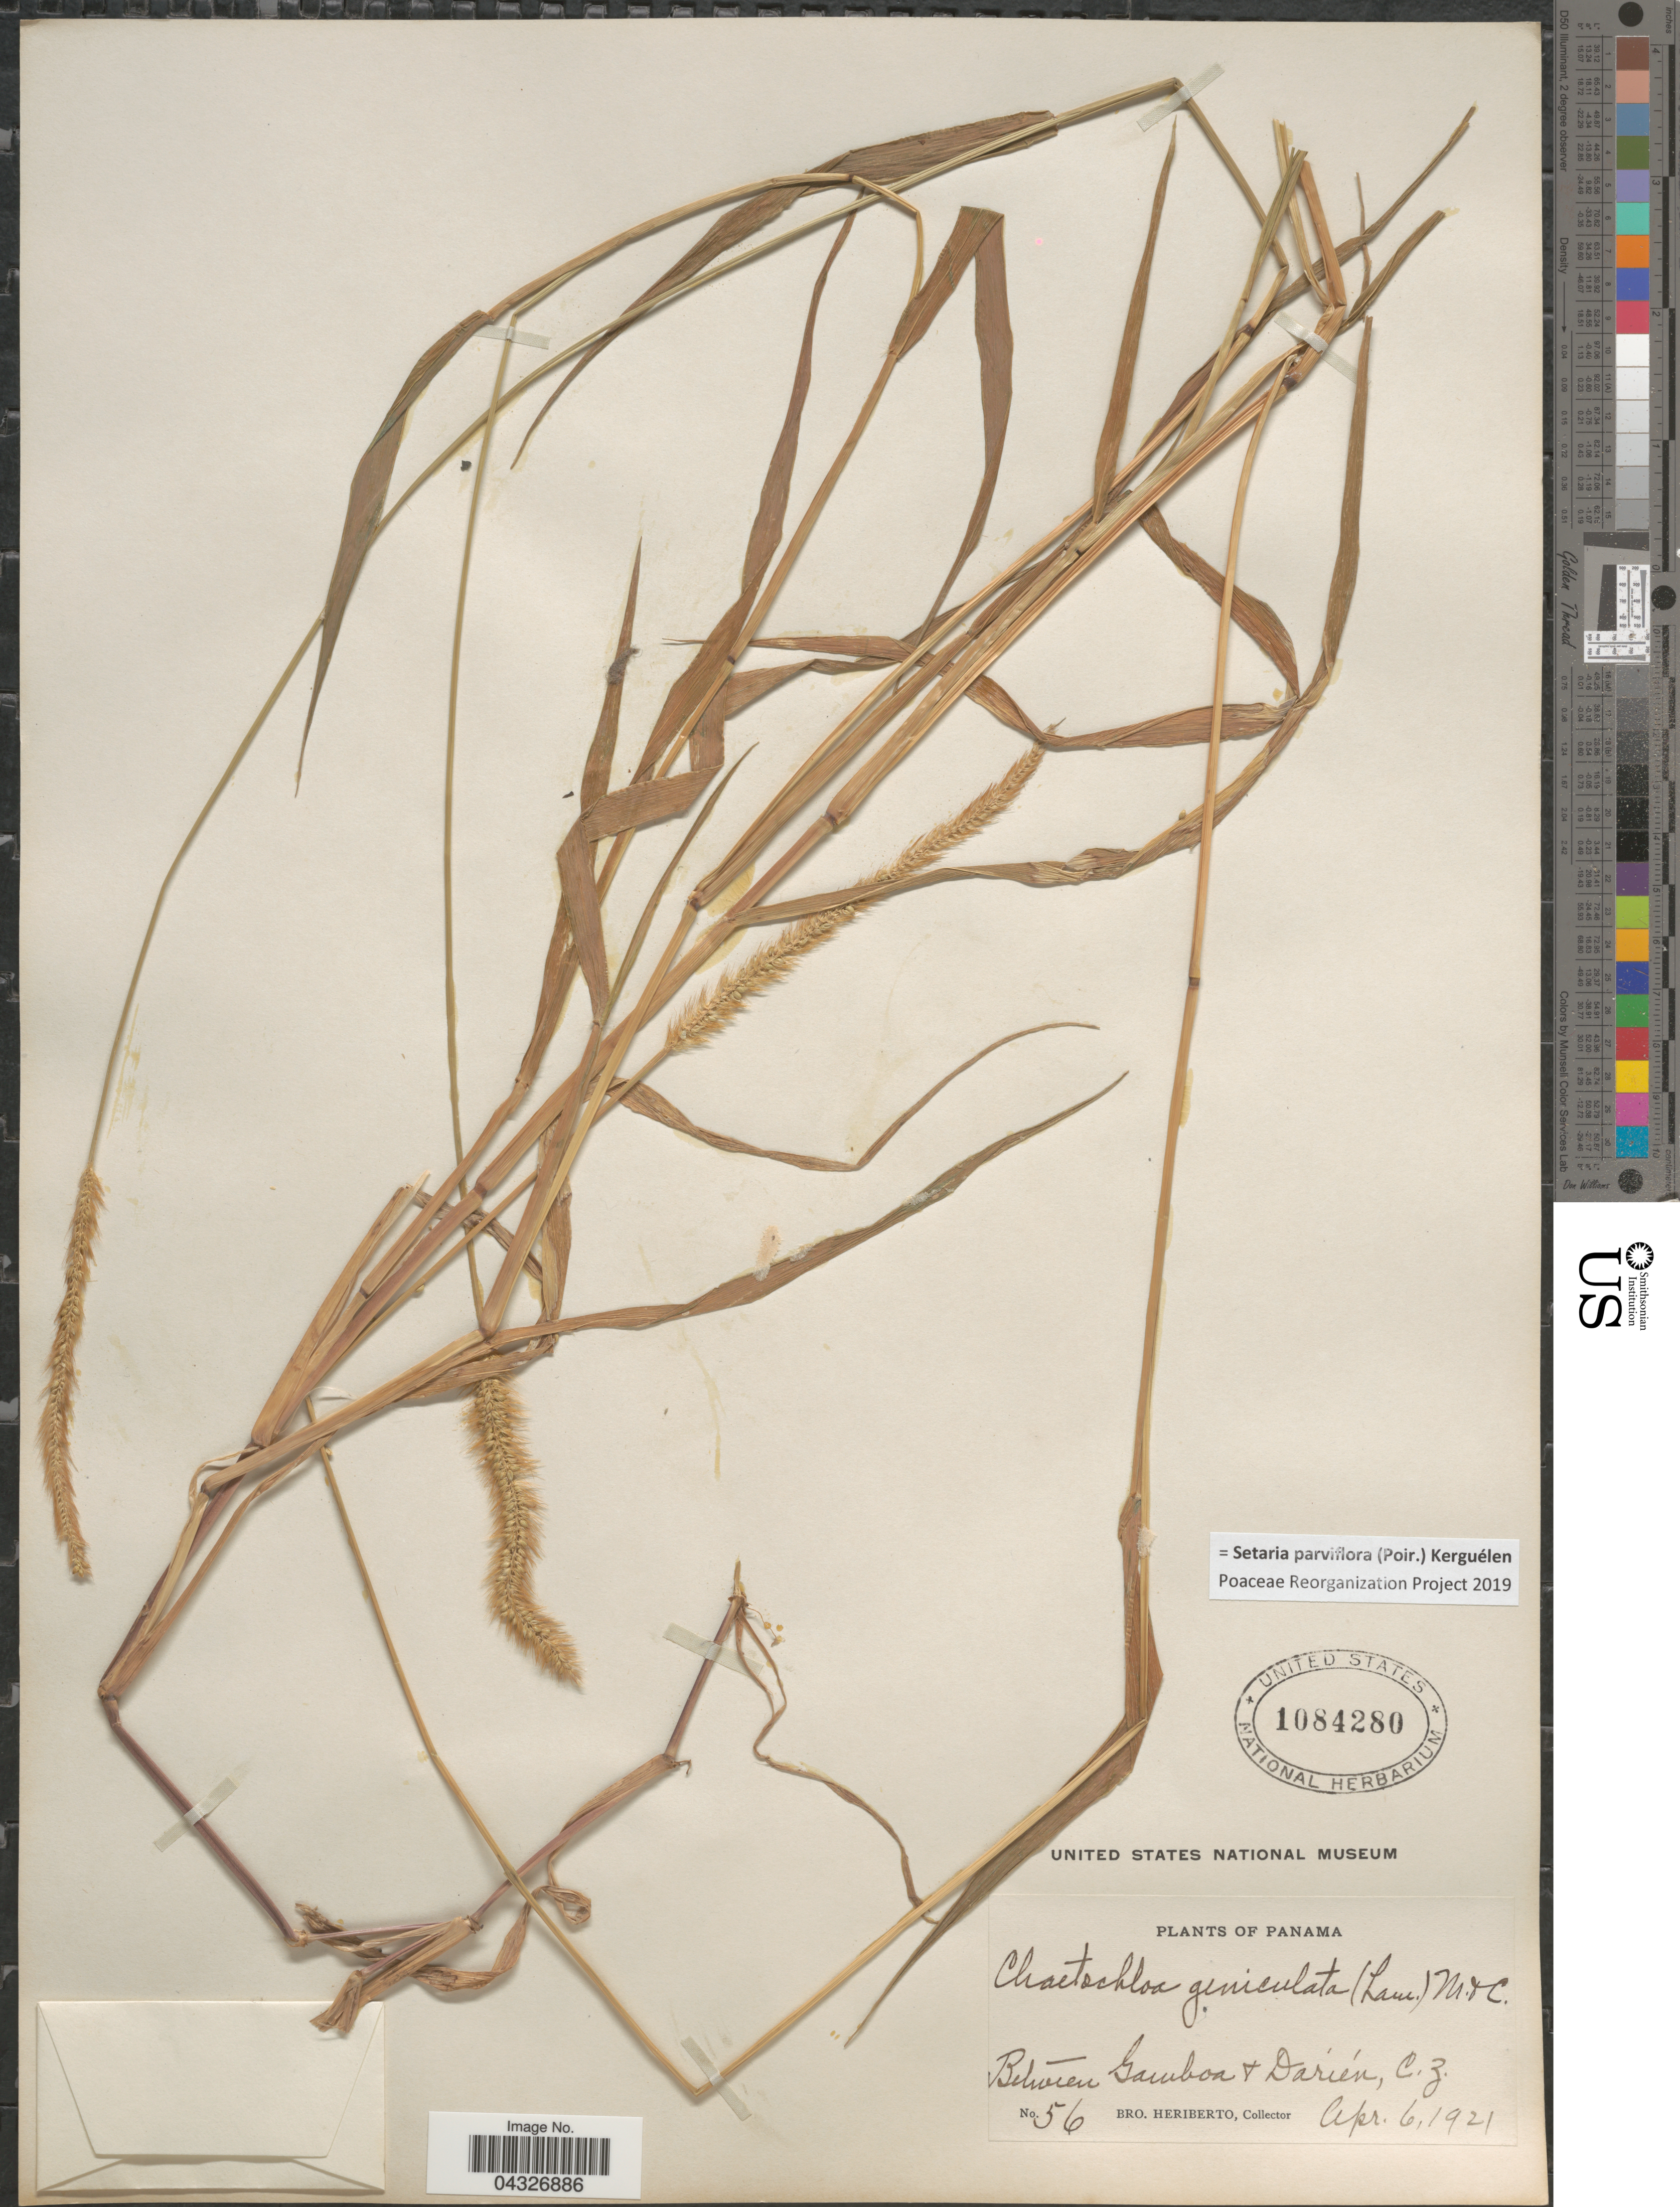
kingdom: Plantae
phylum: Tracheophyta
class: Liliopsida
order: Poales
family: Poaceae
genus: Setaria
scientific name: Setaria parviflora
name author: (Poir.) Kerguélen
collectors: B. Heriberto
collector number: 56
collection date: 1921-04-06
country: Panama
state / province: Colón / Panamá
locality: Between Gamboa & Darién, C.Z.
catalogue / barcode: US 1084280